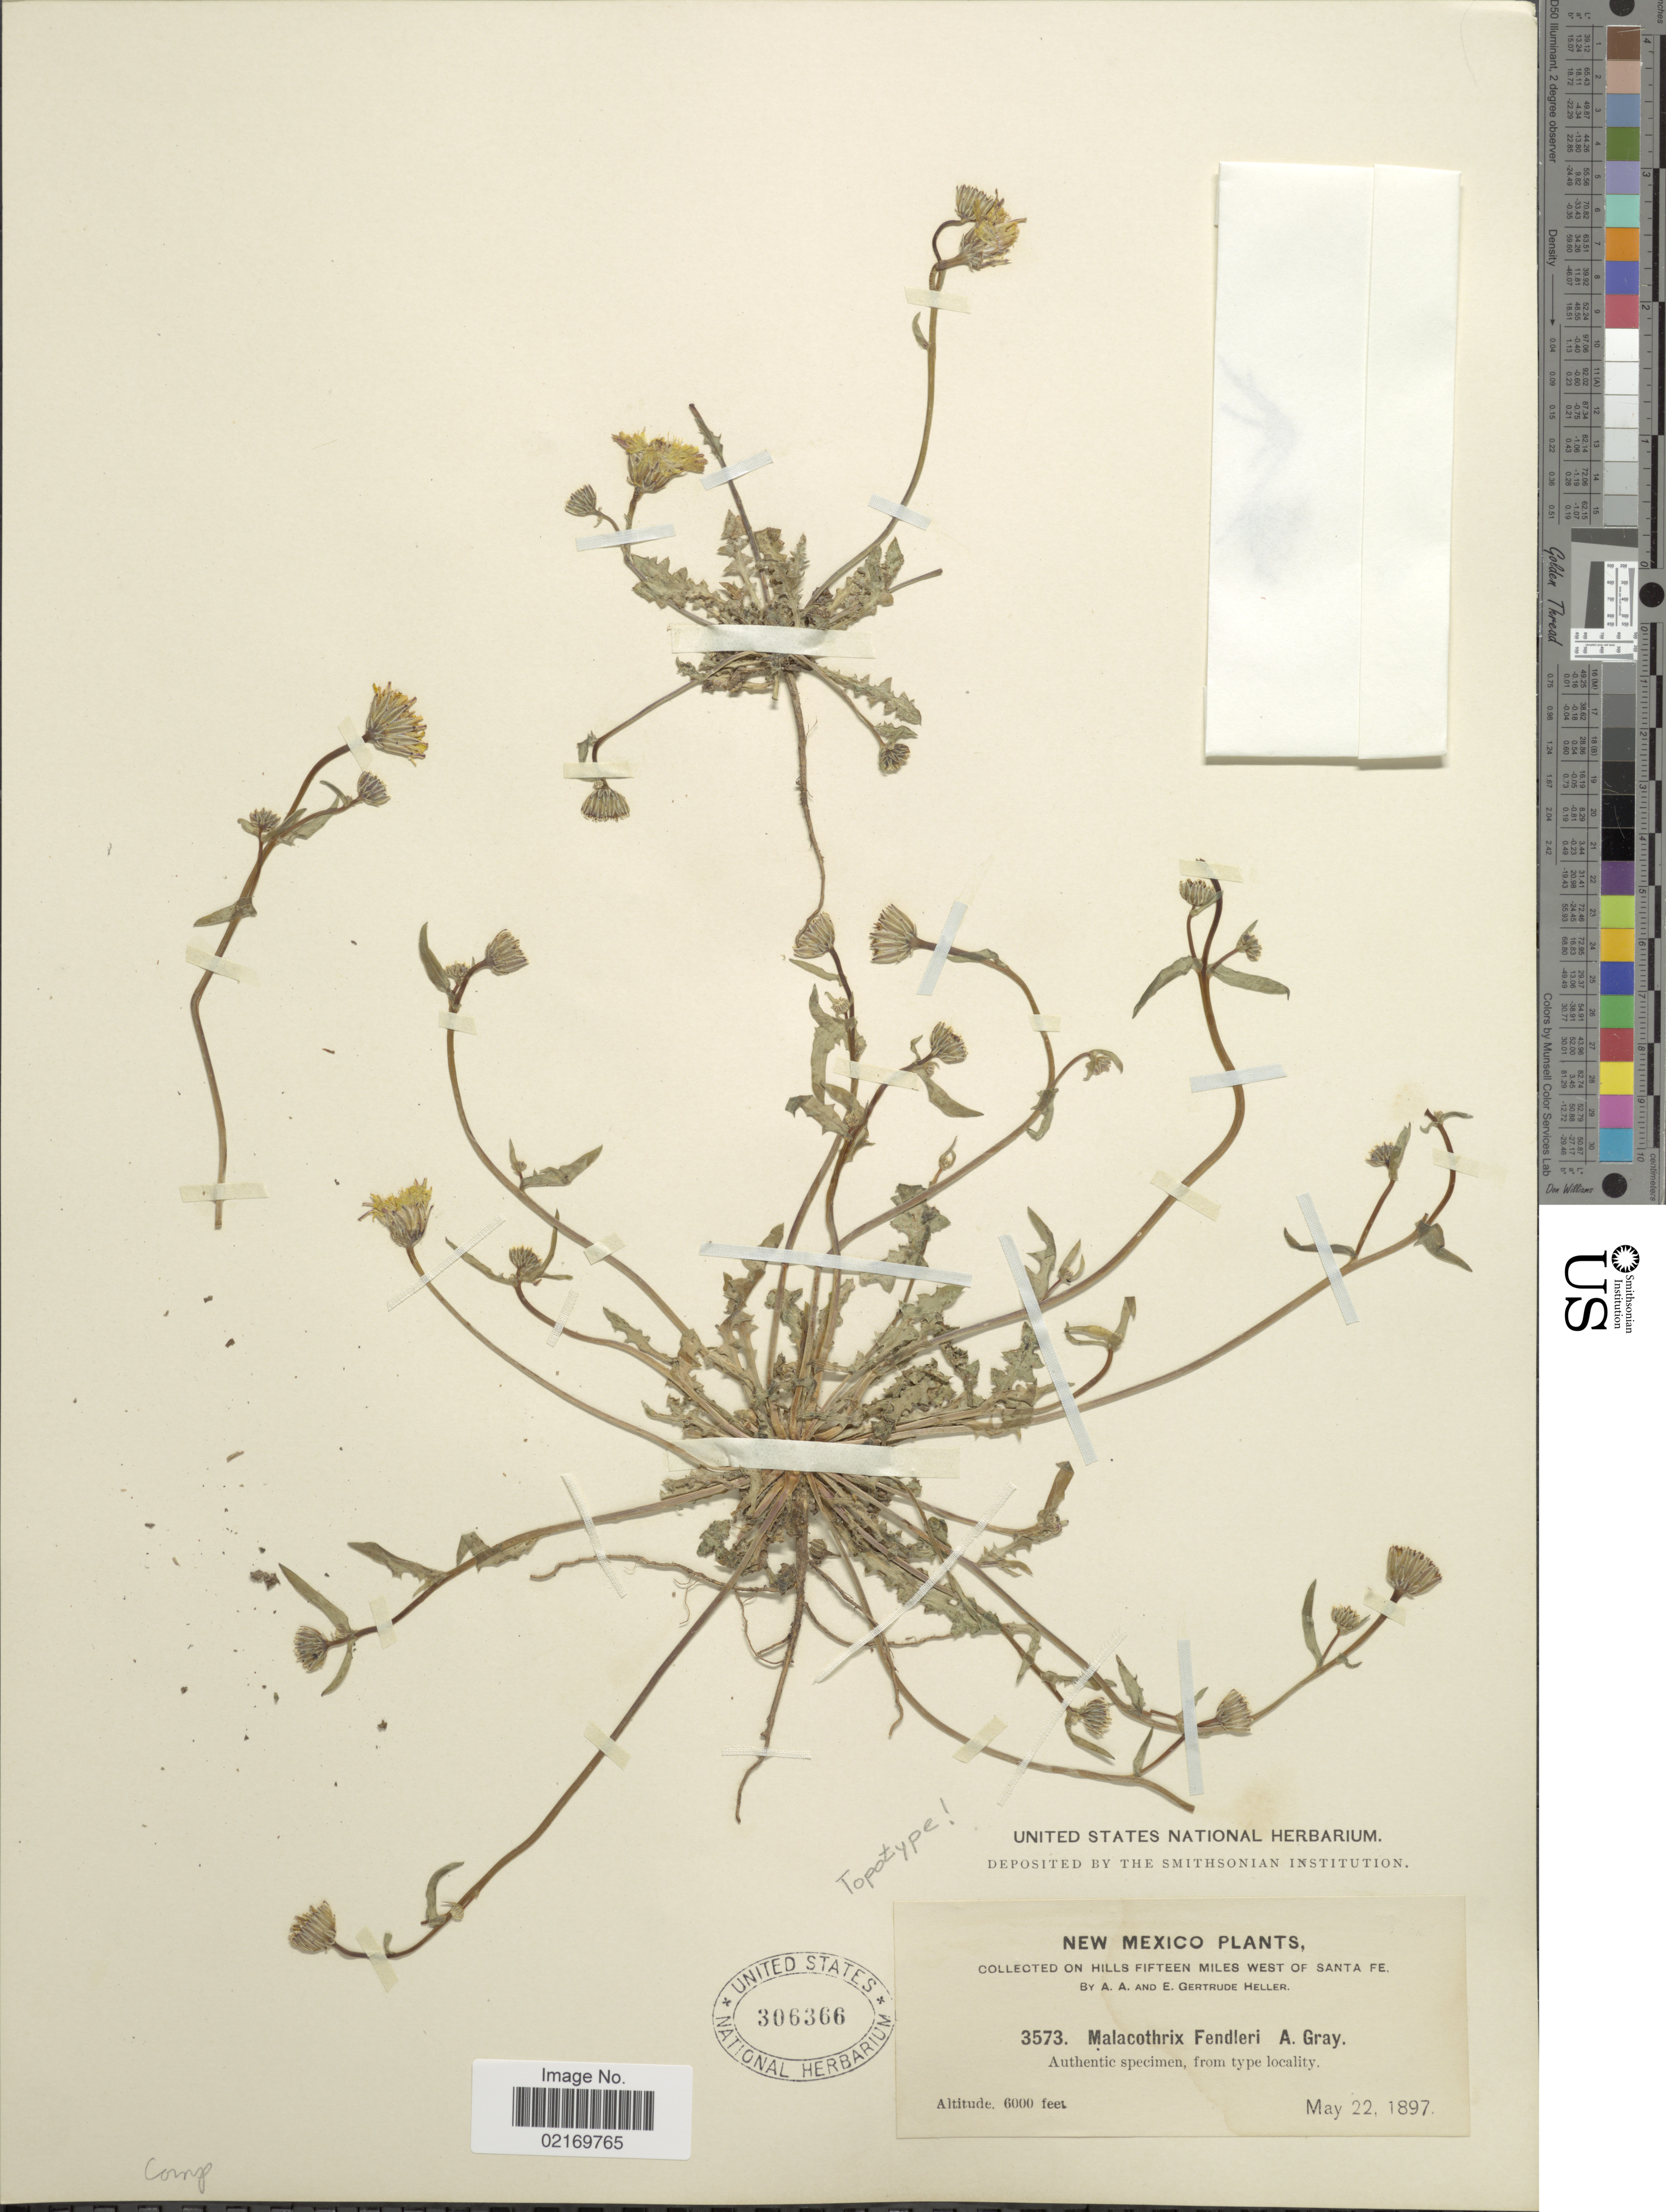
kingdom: Plantae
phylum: Tracheophyta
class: Magnoliopsida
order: Asterales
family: Asteraceae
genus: Malacothrix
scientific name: Malacothrix fendleri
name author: A. Gray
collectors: A. A. Heller & E. Gertrude Heller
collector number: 3573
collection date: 1897-05-22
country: United States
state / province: New Mexico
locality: Fifteen miles west of Santa Fe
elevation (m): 1829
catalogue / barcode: US 306366